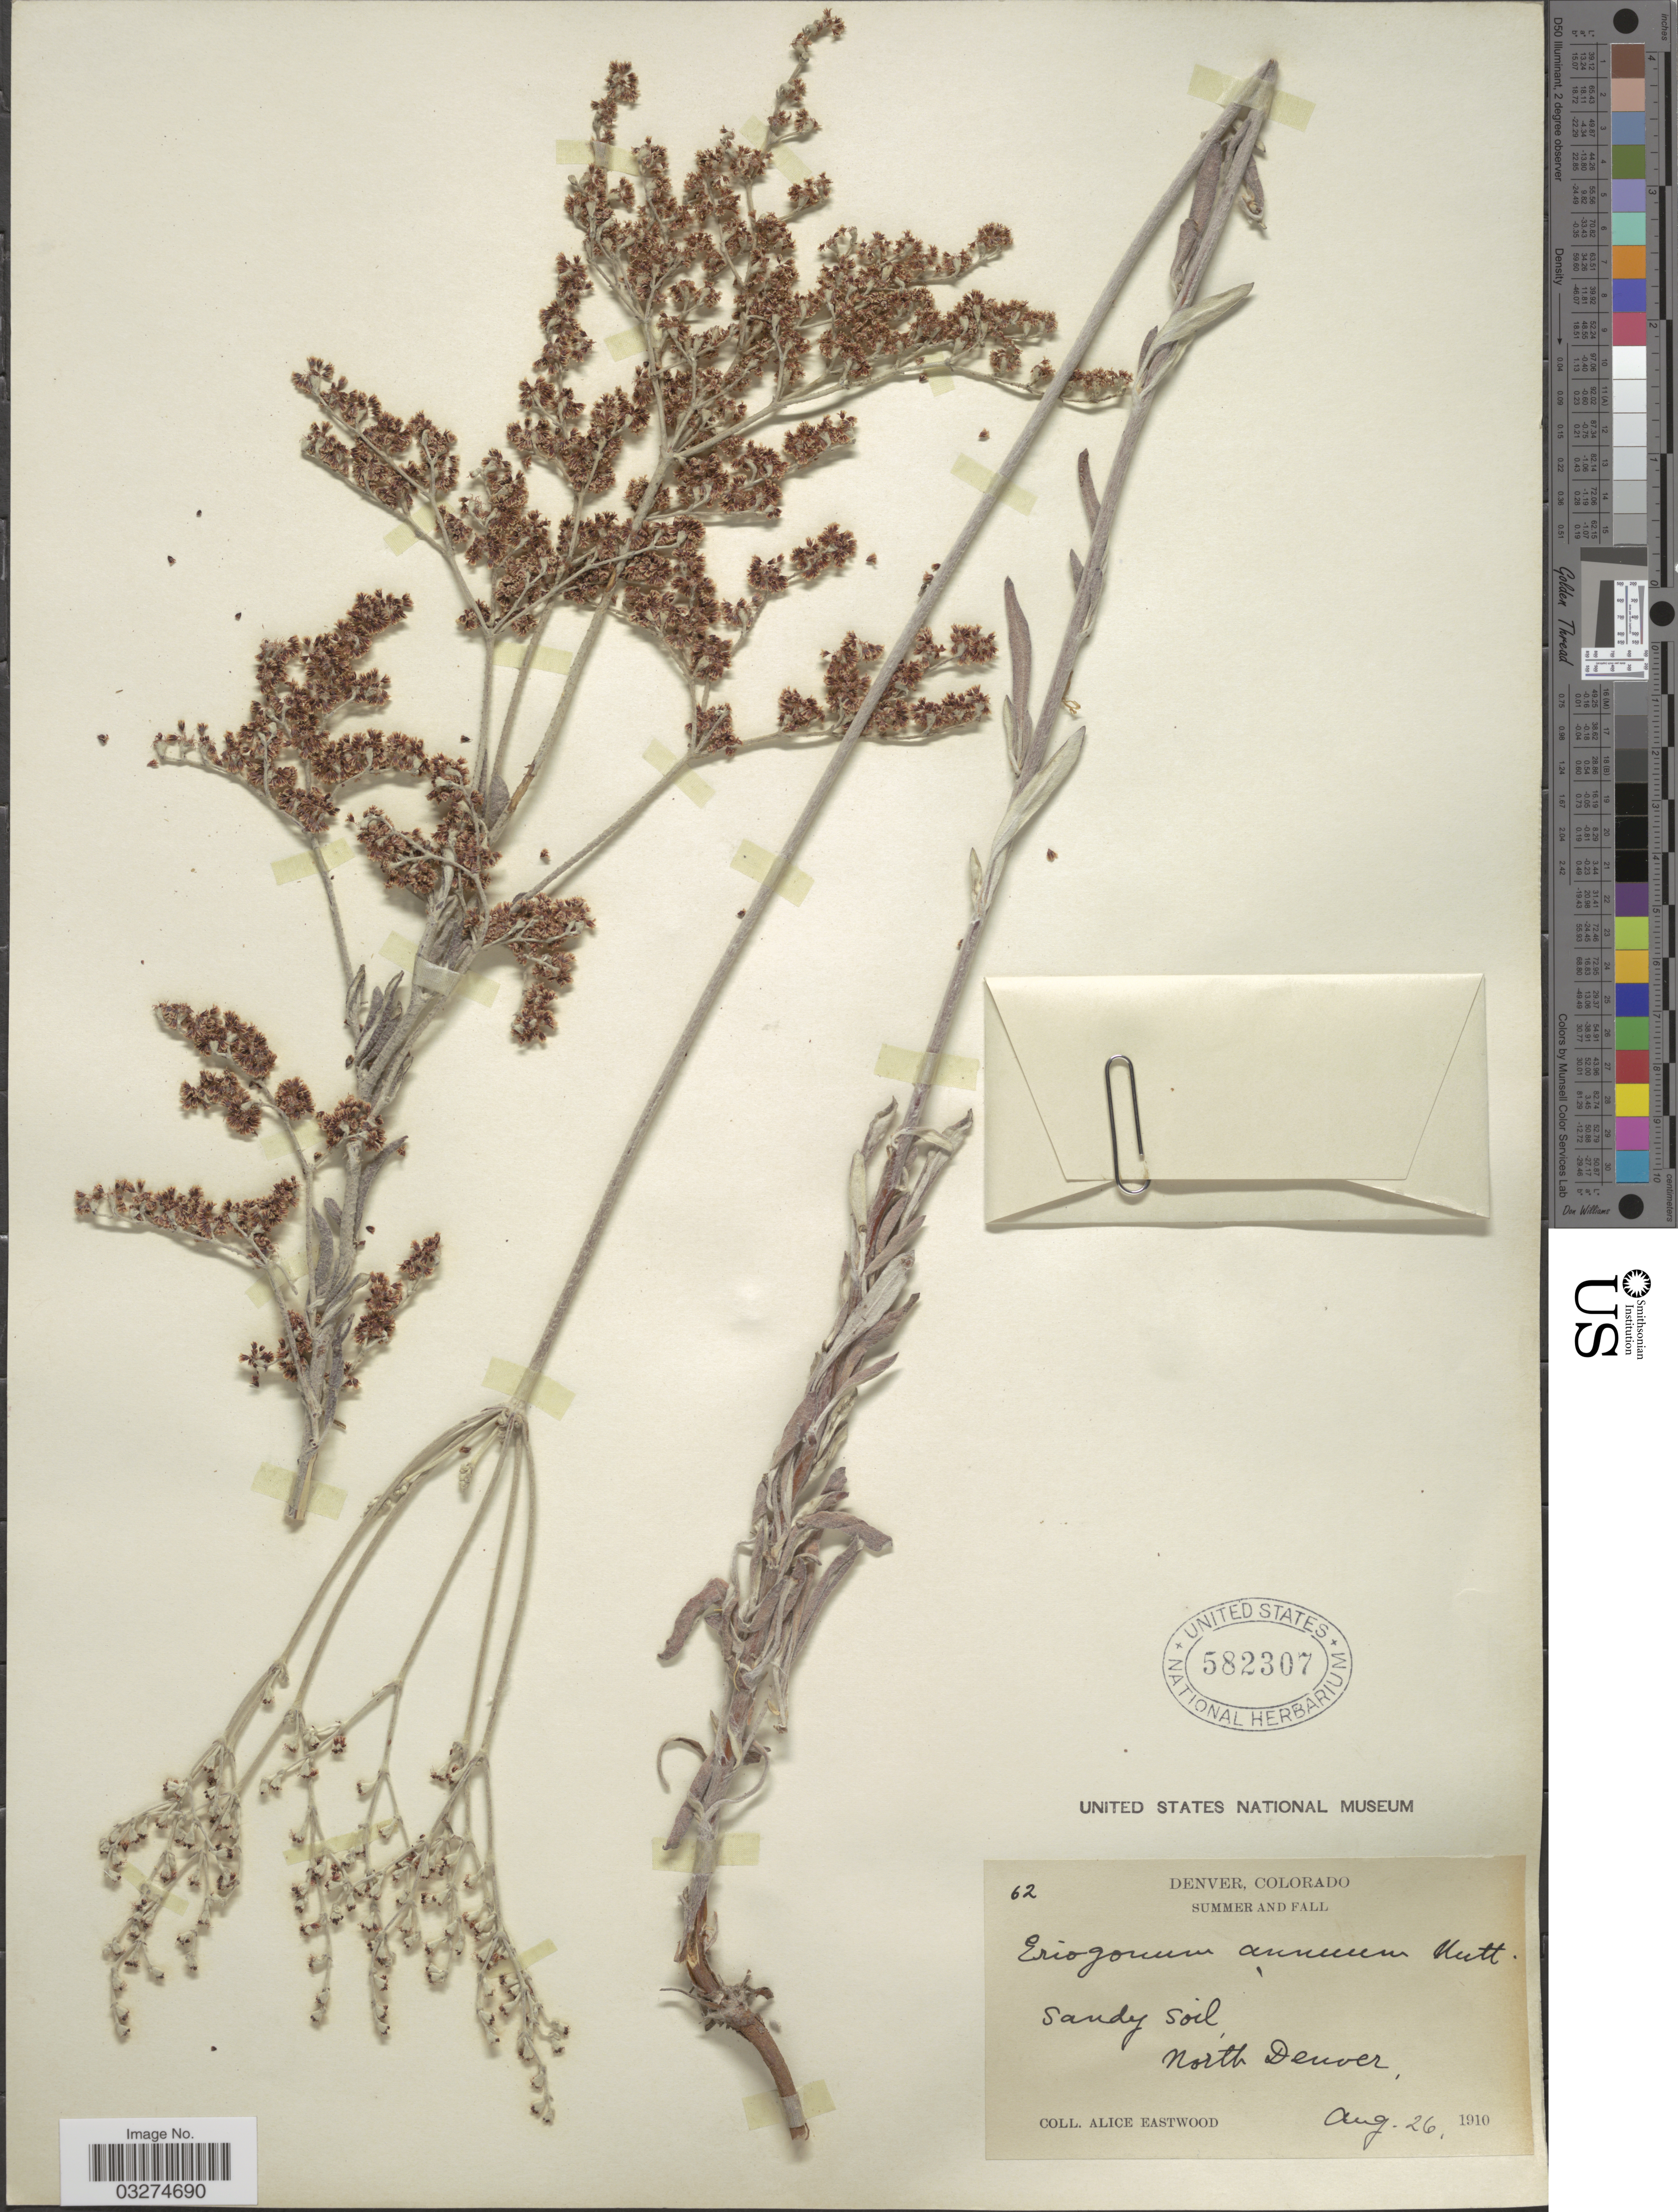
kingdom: Plantae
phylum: Tracheophyta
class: Magnoliopsida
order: Caryophyllales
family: Polygonaceae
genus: Eriogonum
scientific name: Eriogonum annuum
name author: Nutt.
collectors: A. Eastwood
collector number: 62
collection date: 1910-08-26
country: United States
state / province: Colorado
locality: Denver. Summer and Fall. North Denver.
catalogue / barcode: US 582307